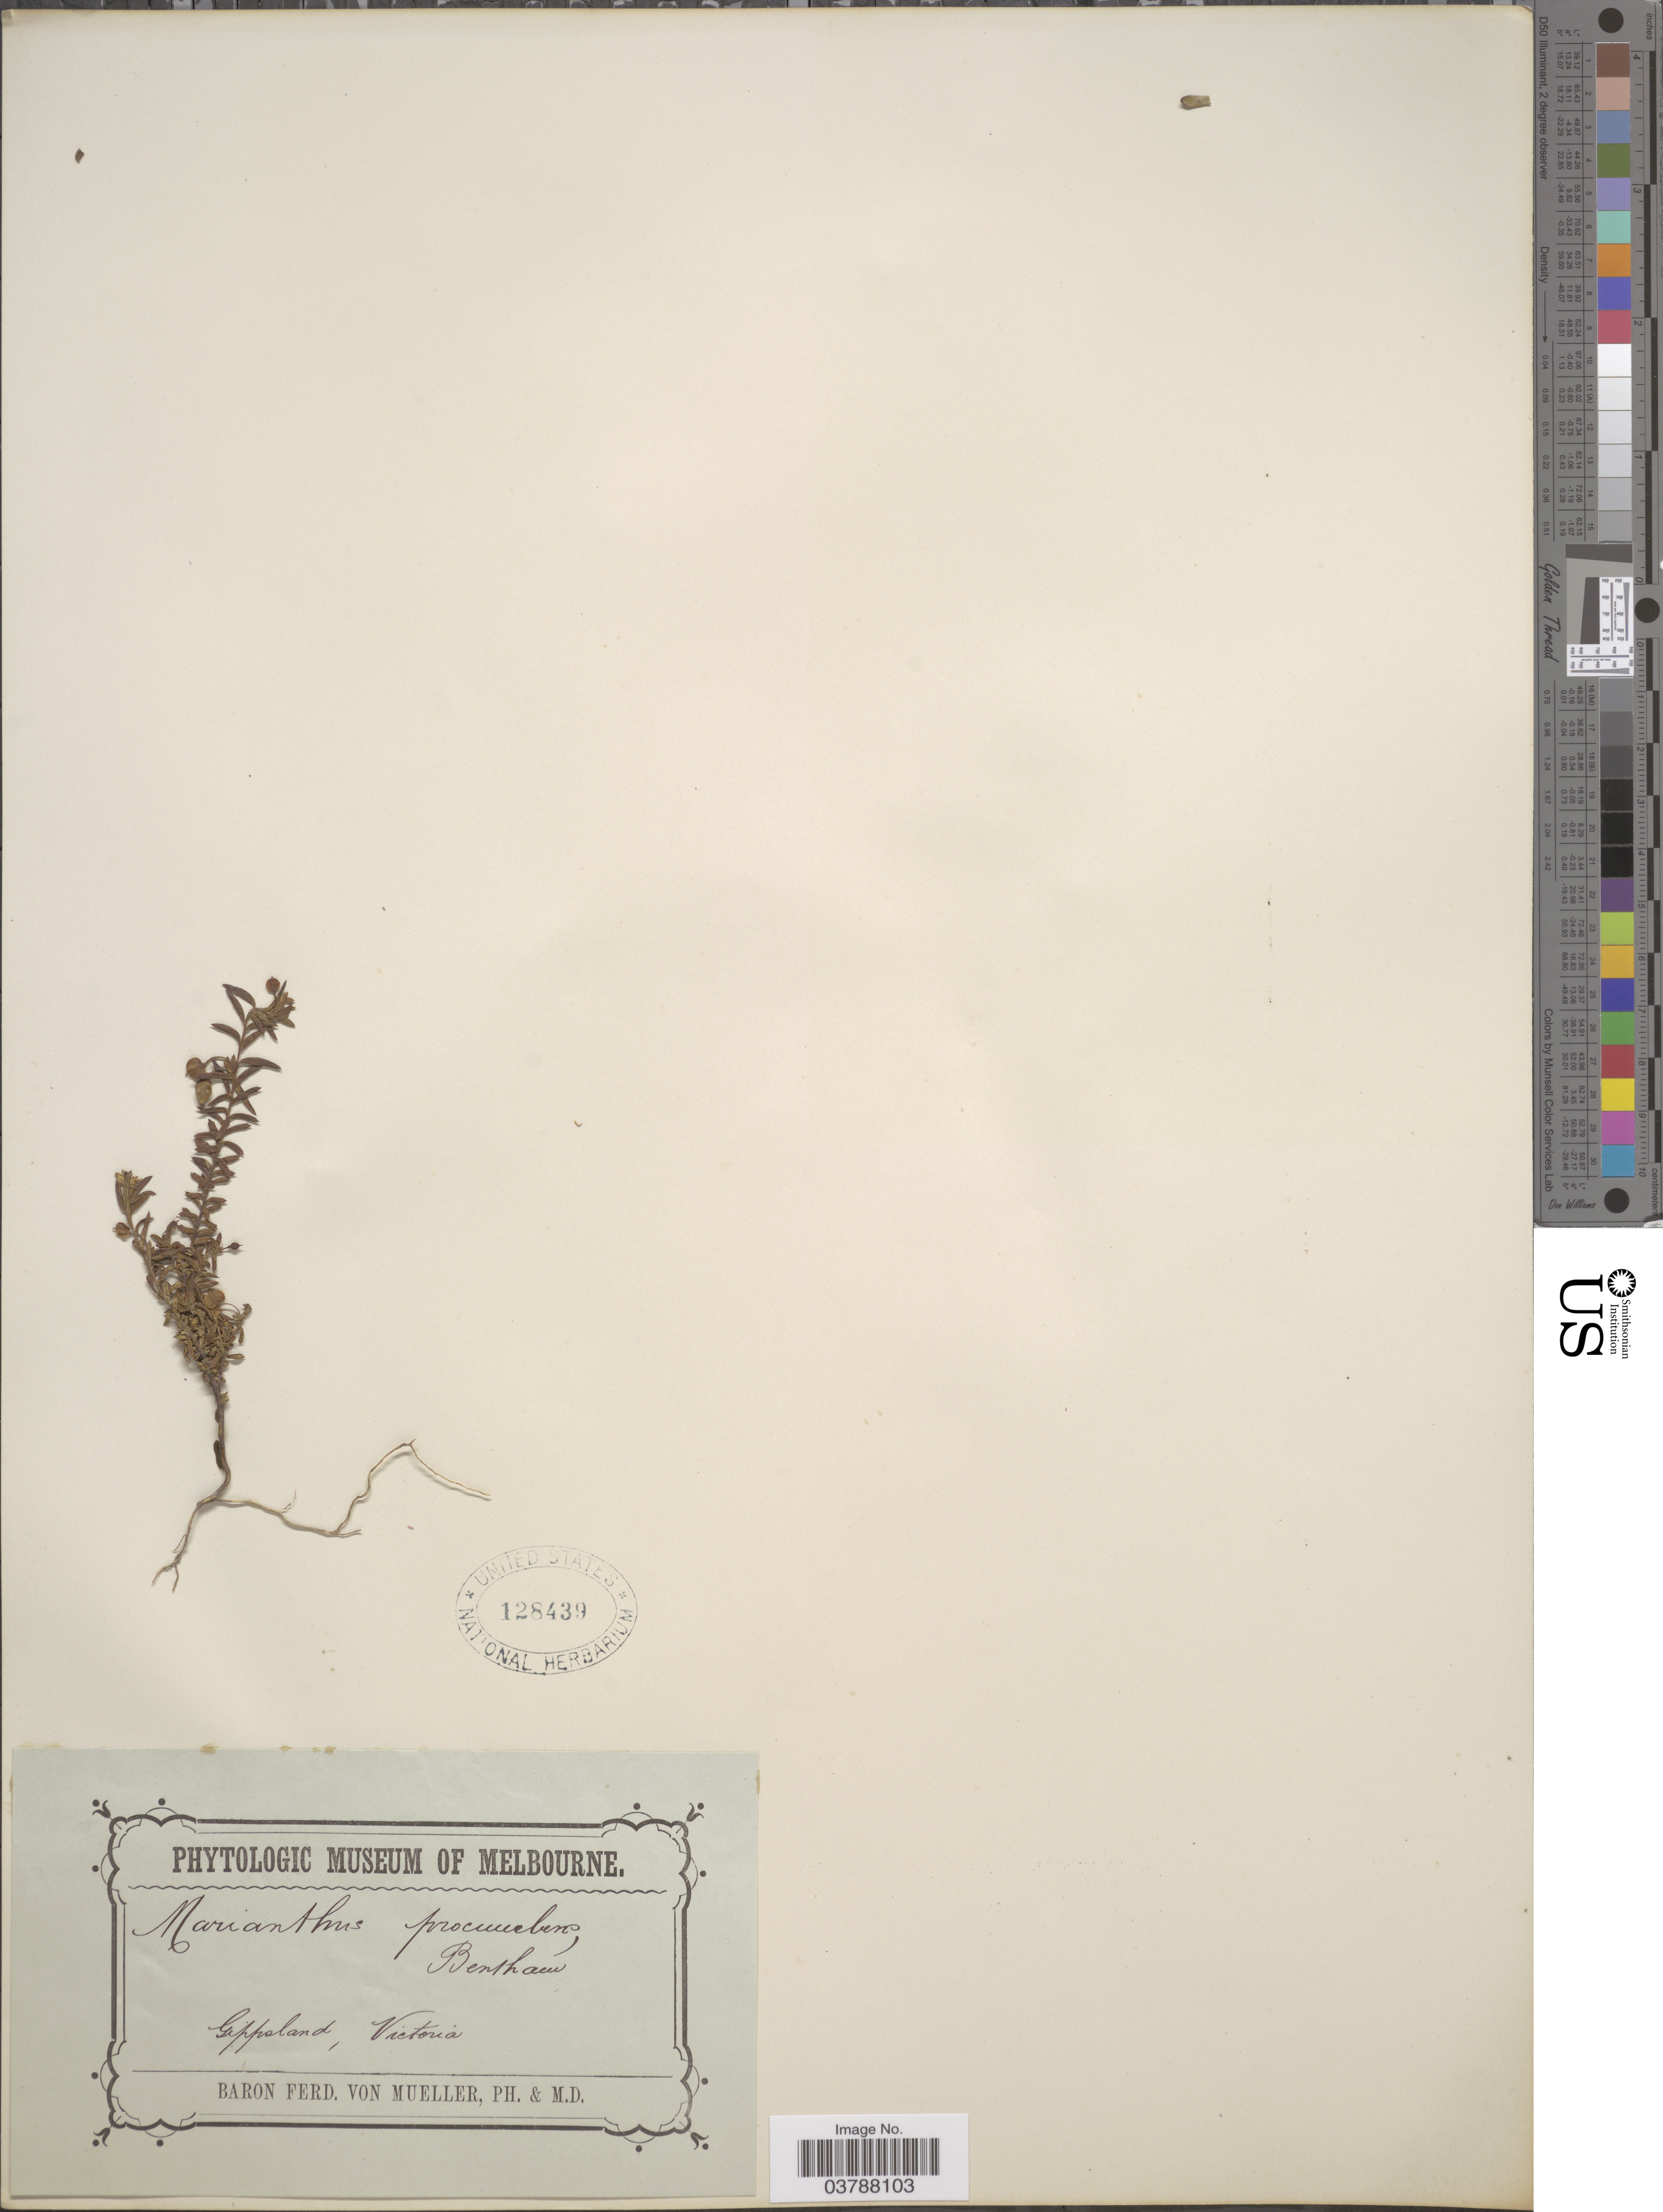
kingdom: Plantae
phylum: Tracheophyta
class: Magnoliopsida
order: Apiales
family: Pittosporaceae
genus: Rhytidosporum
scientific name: Rhytidosporum procumbens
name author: (Hook.) F. Muell.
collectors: B. von Mueller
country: Australia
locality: Gippsland, Victoria.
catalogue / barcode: US 128439